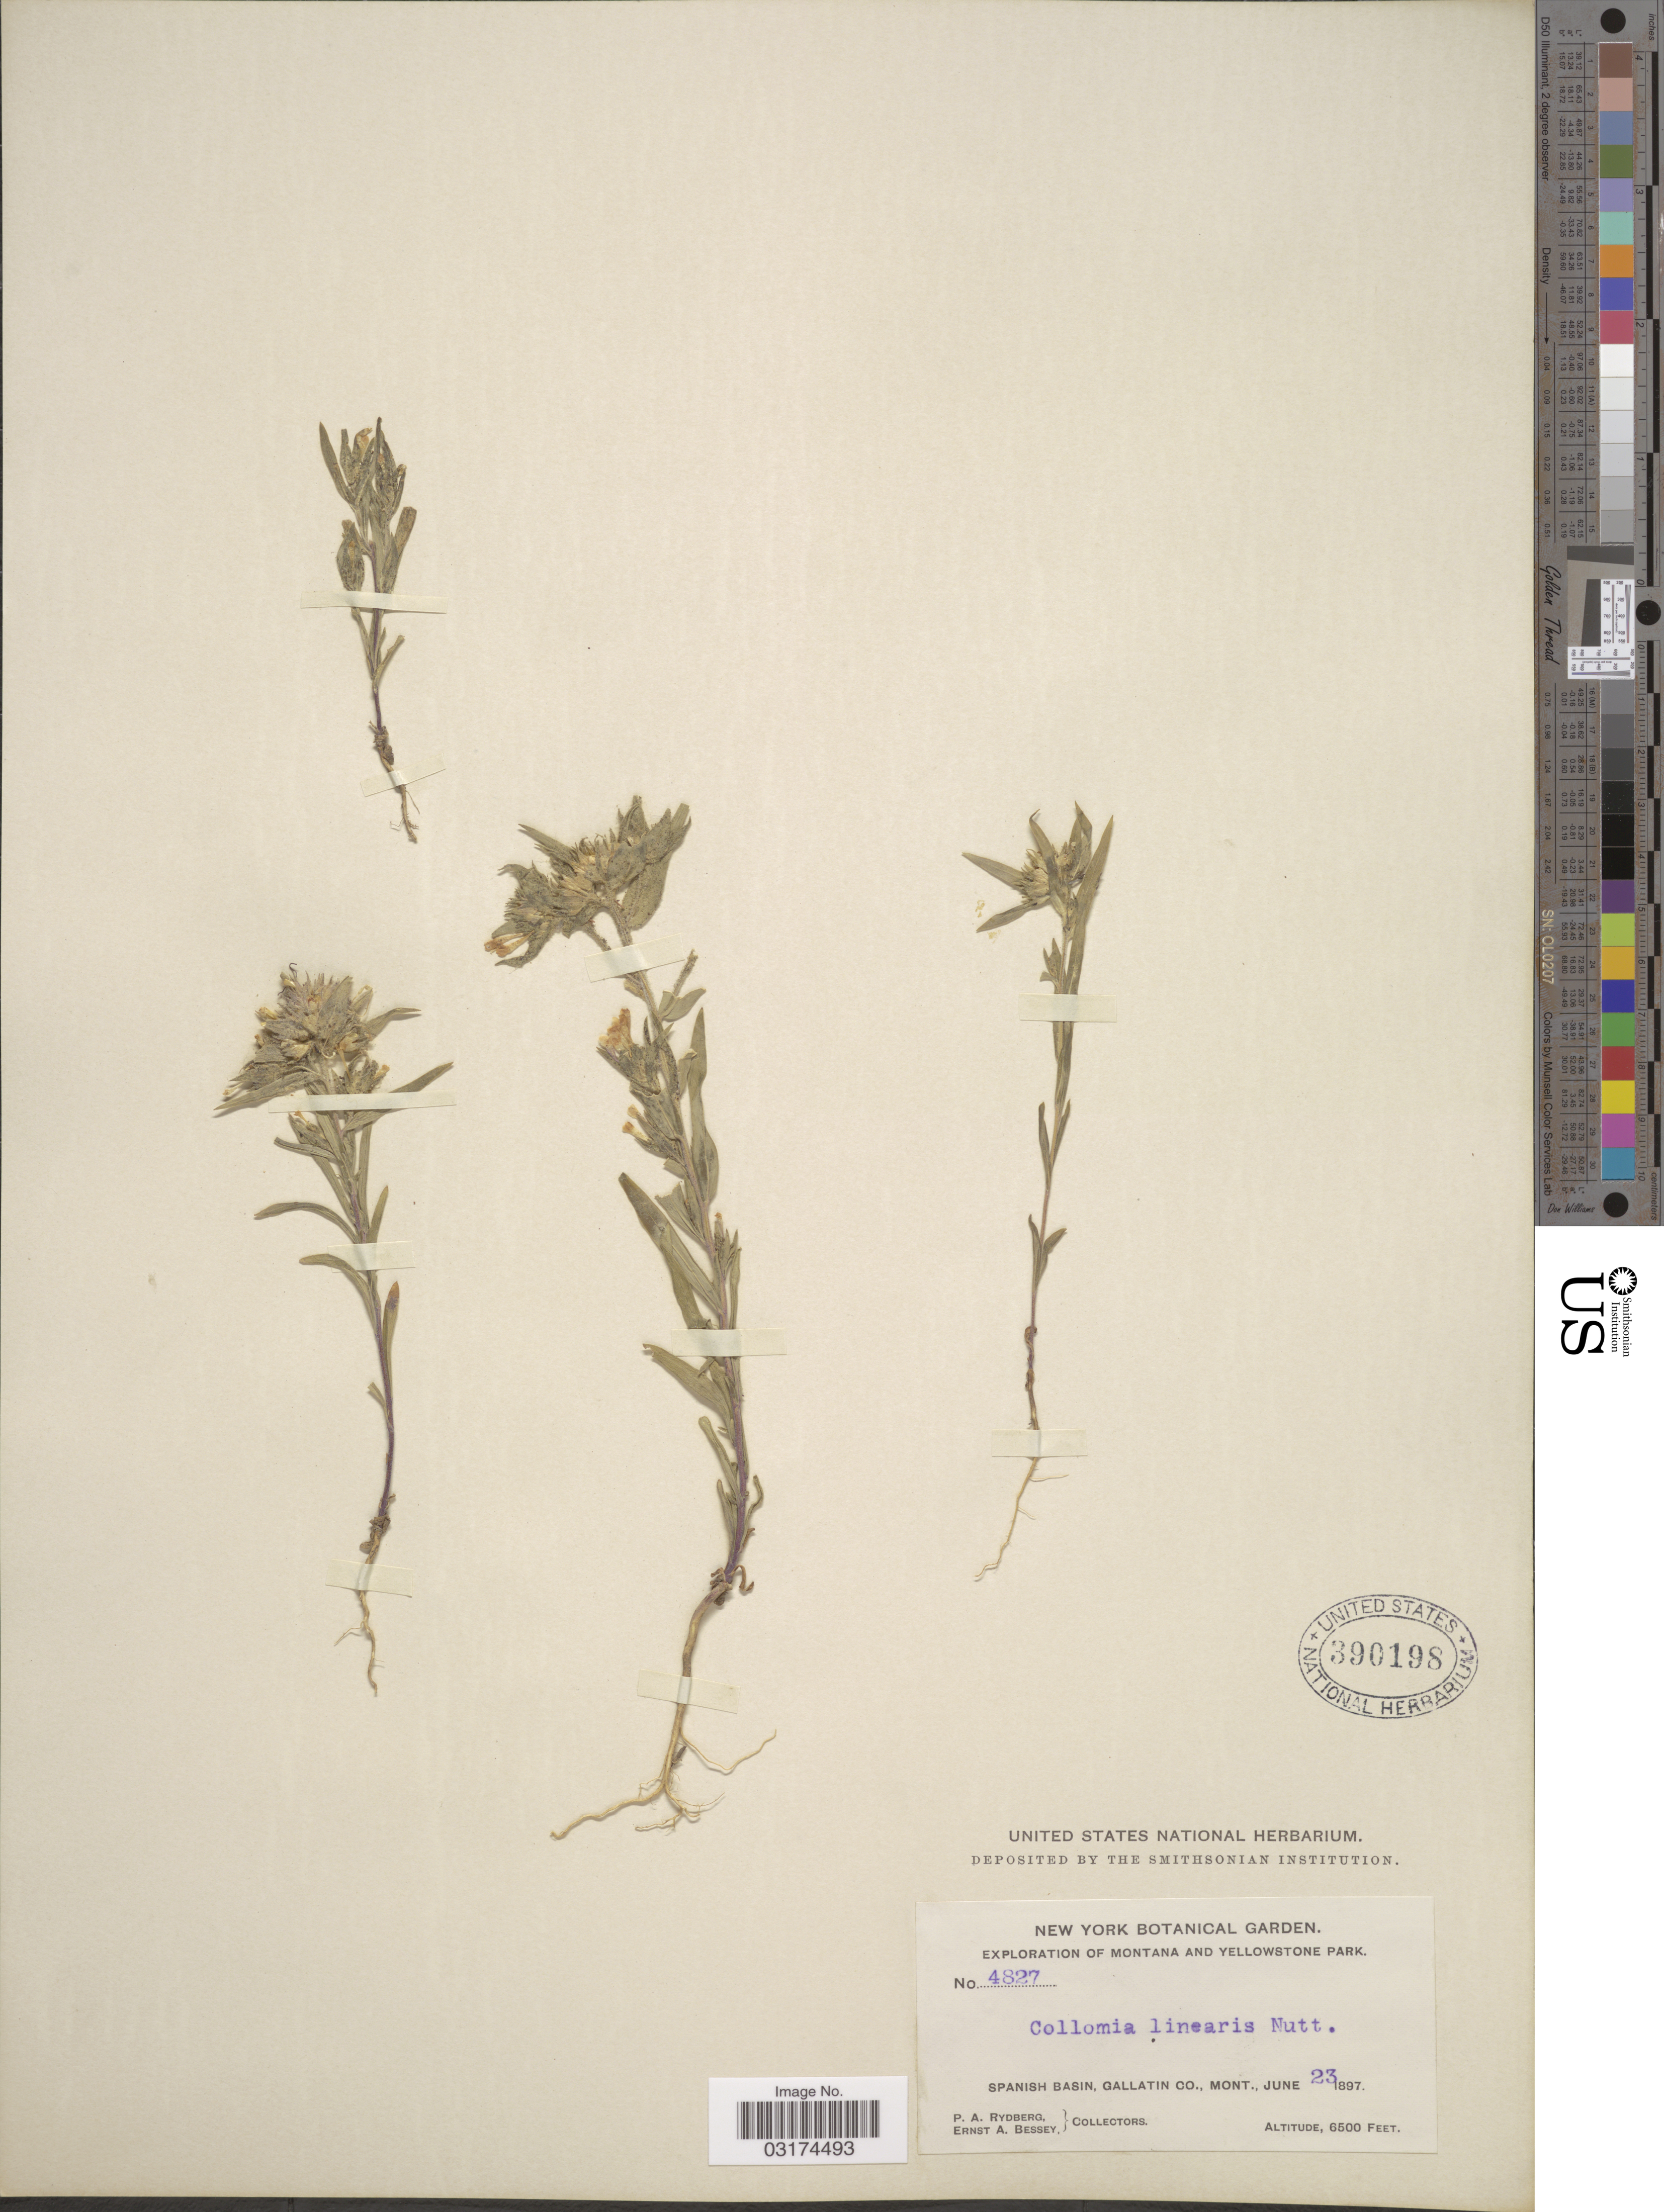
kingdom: Plantae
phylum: Tracheophyta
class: Magnoliopsida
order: Ericales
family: Polemoniaceae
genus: Collomia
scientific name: Collomia linearis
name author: Nutt.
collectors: P. A. Rydberg & E. A. Bessey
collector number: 4827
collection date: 1897-06-23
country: United States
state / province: Montana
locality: Spanish Basin, Gallatin Co. Montana and Yellowstone Park.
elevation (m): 1981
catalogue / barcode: US 390198